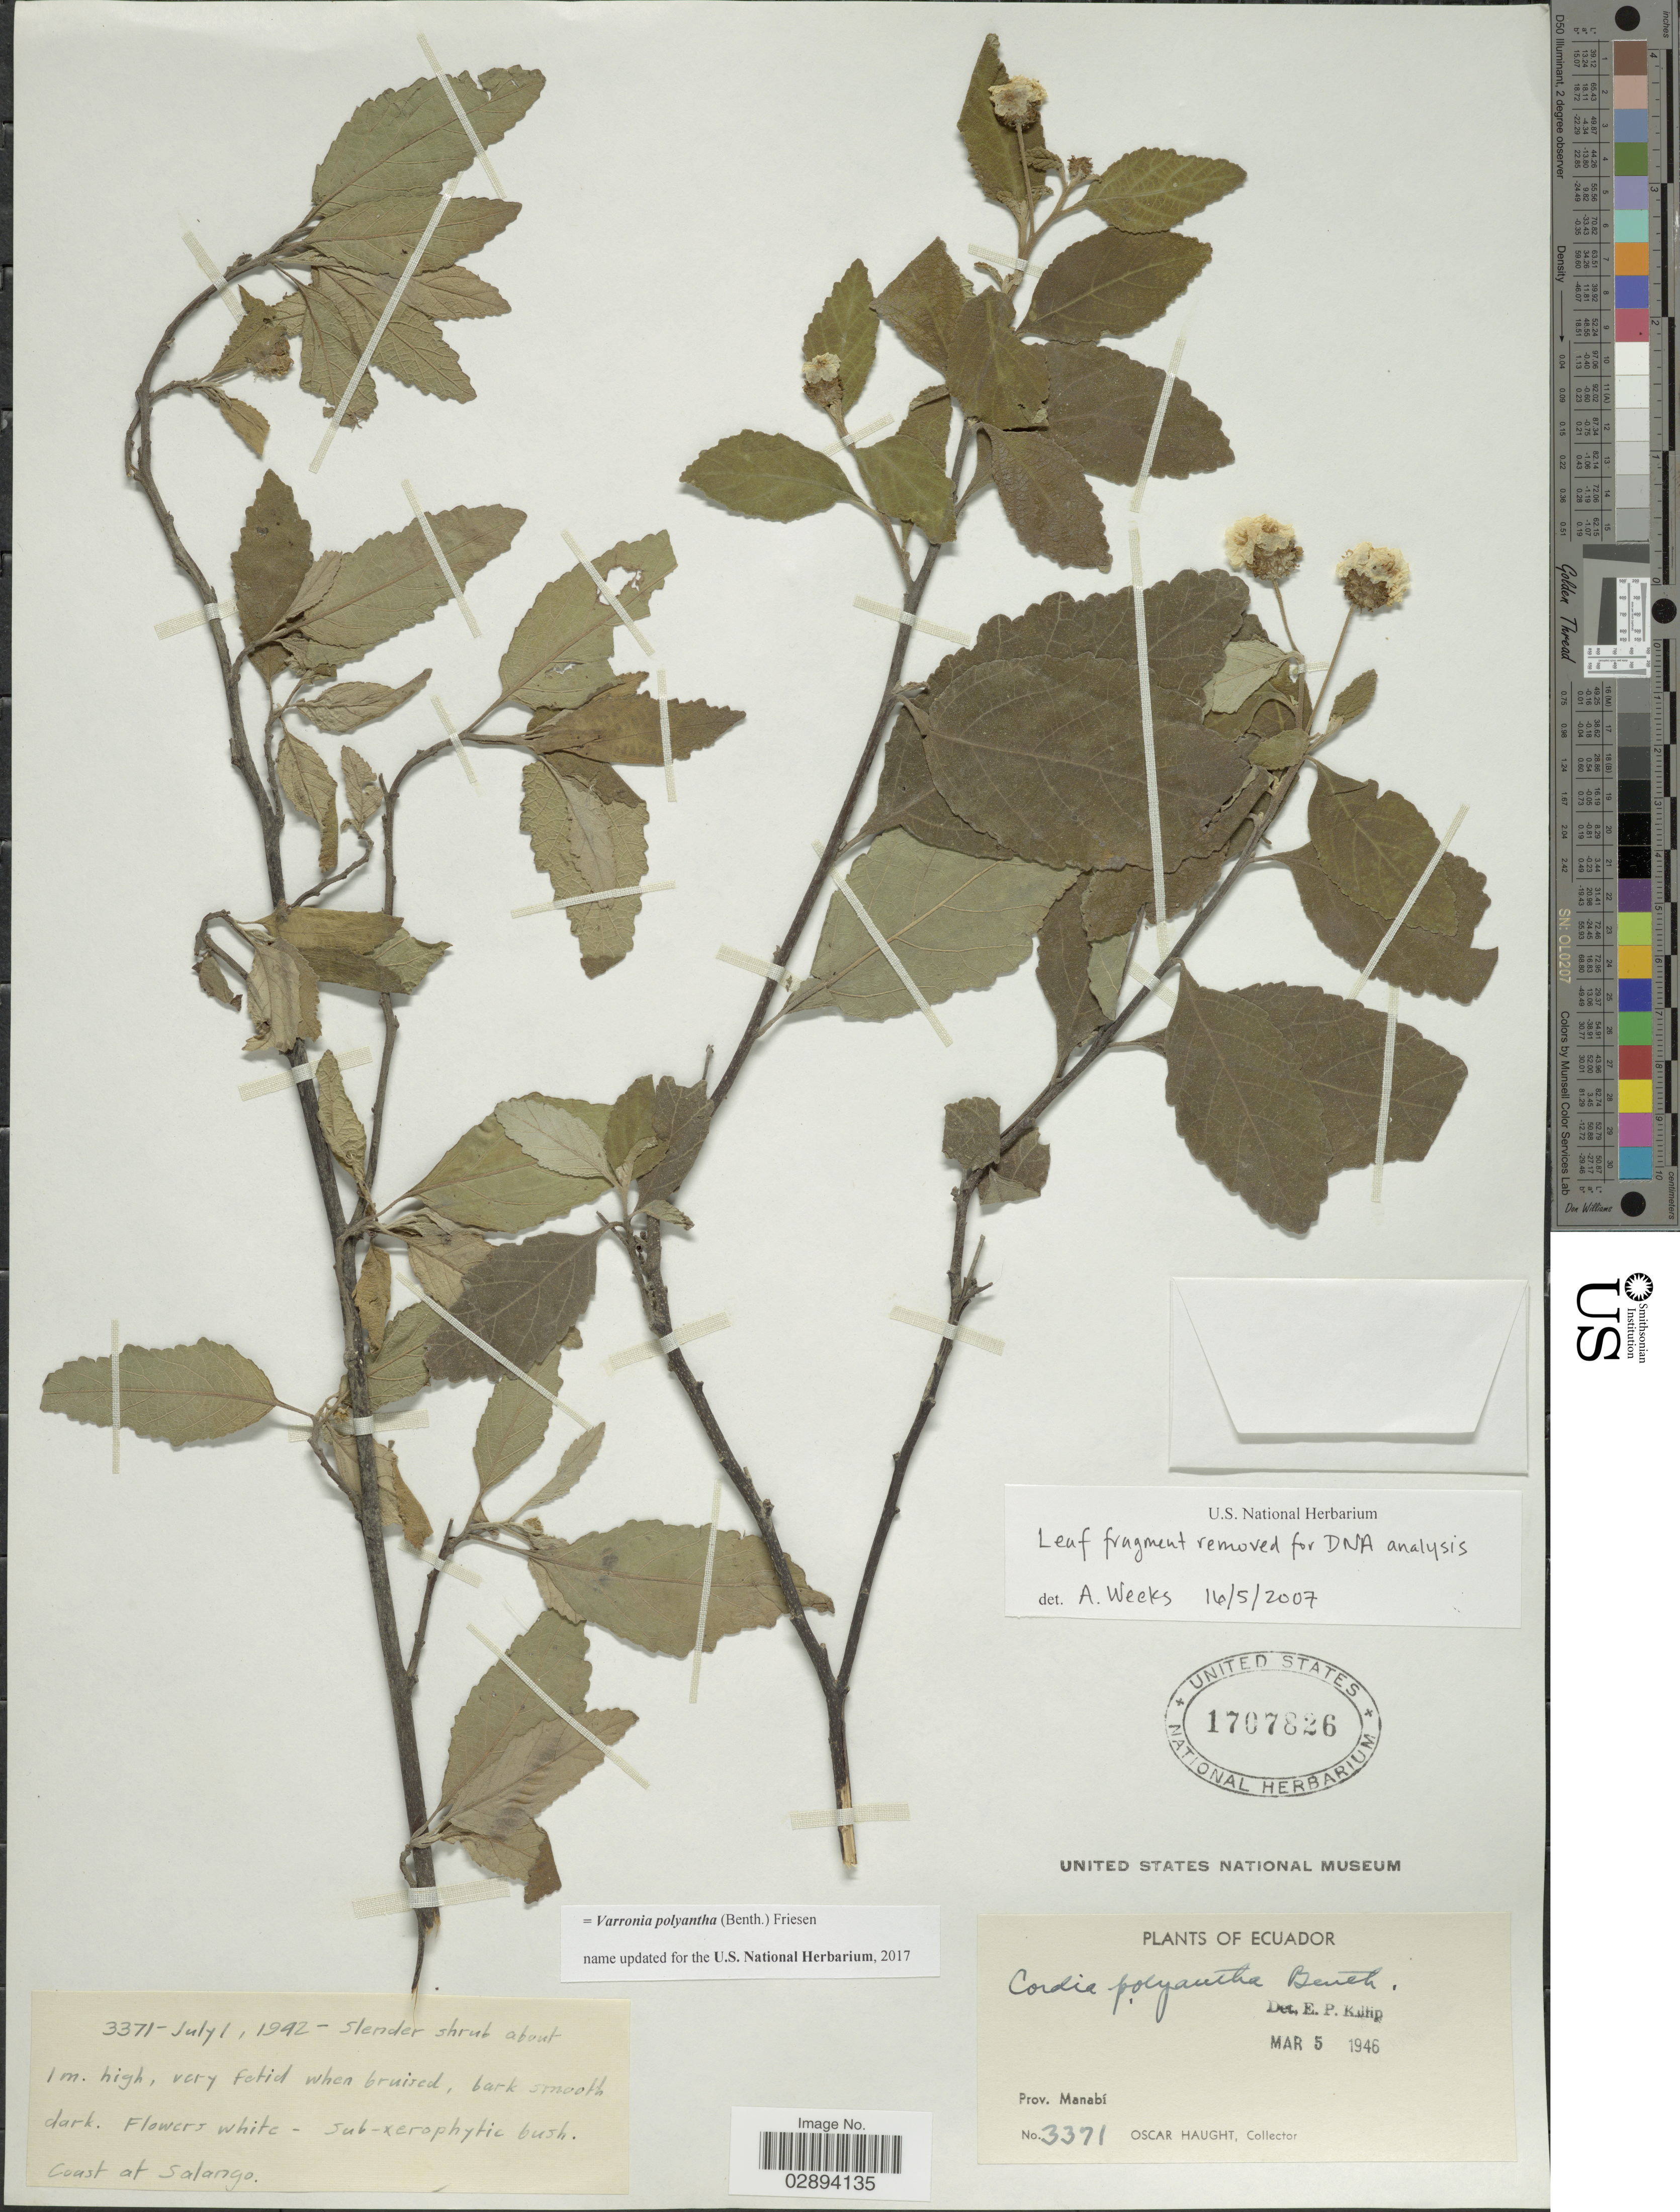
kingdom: Plantae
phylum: Tracheophyta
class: Magnoliopsida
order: Boraginales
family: Cordiaceae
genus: Varronia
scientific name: Varronia polyantha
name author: (Benth.) Friesen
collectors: O. Haught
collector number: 3371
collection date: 1942-07-01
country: Ecuador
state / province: Manabí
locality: Coast of Salango.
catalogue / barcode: US 1707826